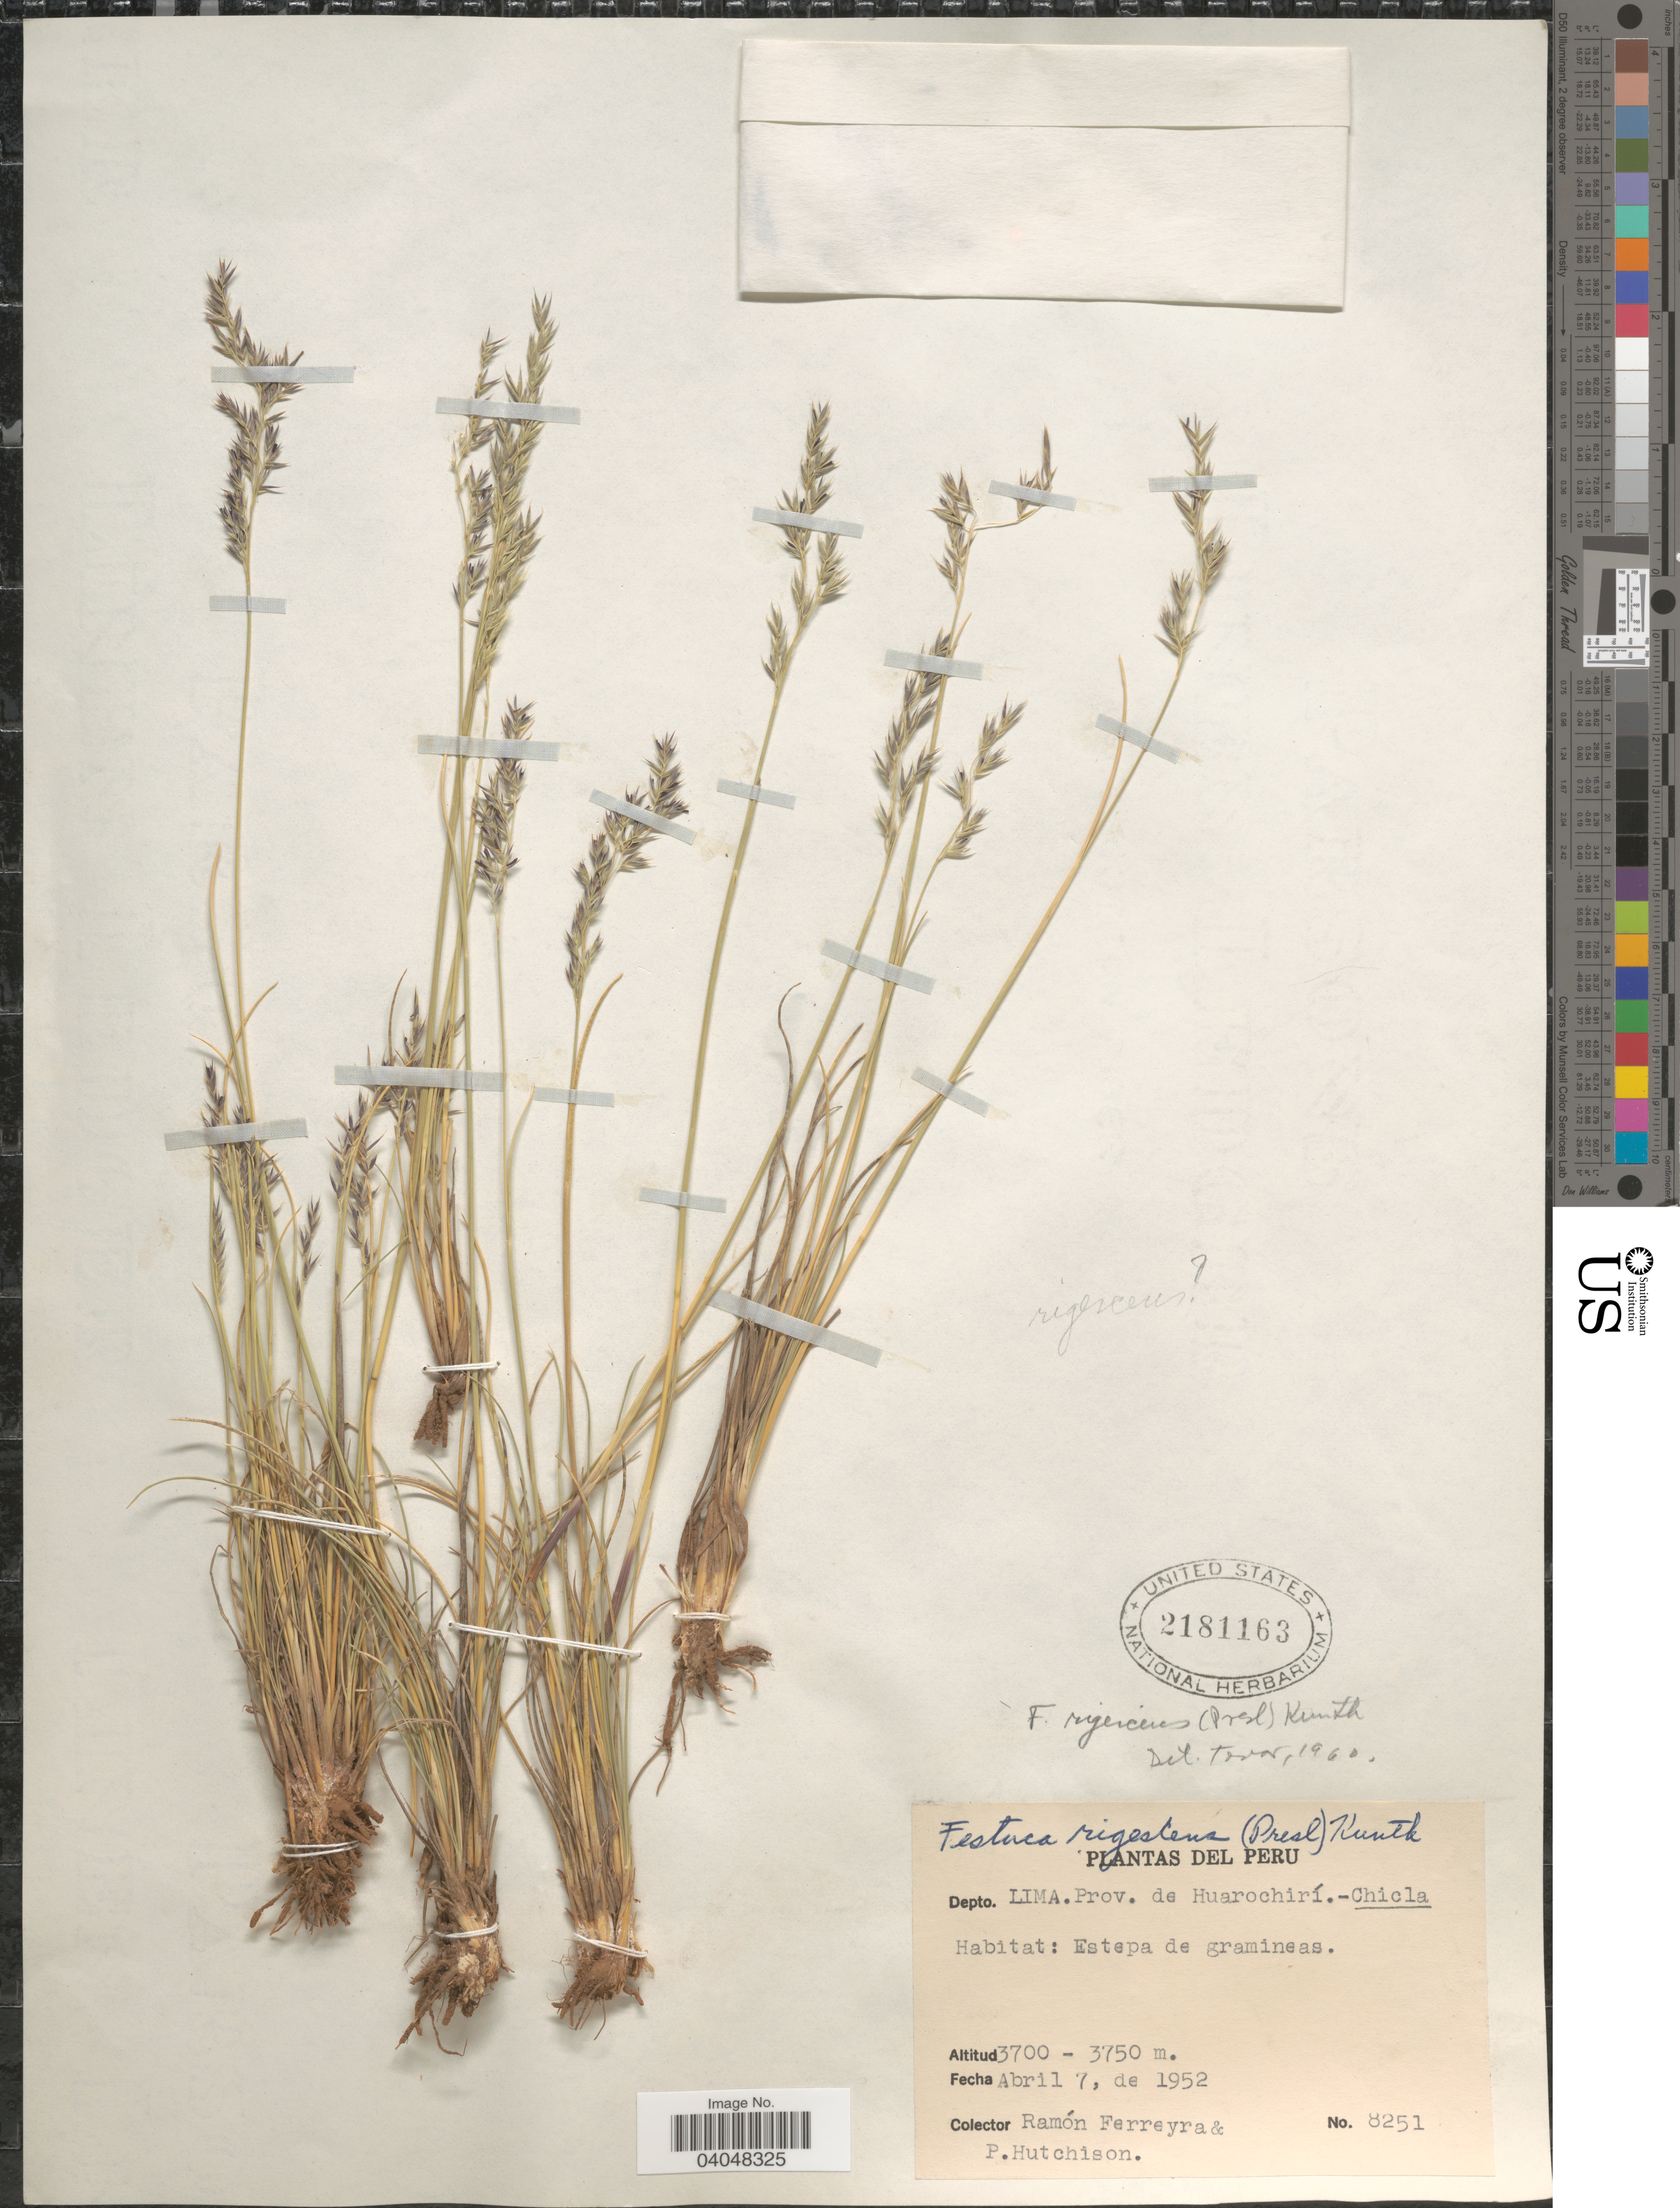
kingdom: Plantae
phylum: Tracheophyta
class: Liliopsida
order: Poales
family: Poaceae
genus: Festuca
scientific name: Festuca rigescens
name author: (J. Presl) Kunth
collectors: R. A. Ferreyra & P. C. Hutchison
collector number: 8251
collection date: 1952-04-07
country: Peru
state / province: Lima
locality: Depto. Lima. Prov. de Huarochirí.-Chicla.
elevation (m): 3700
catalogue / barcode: US 2181163